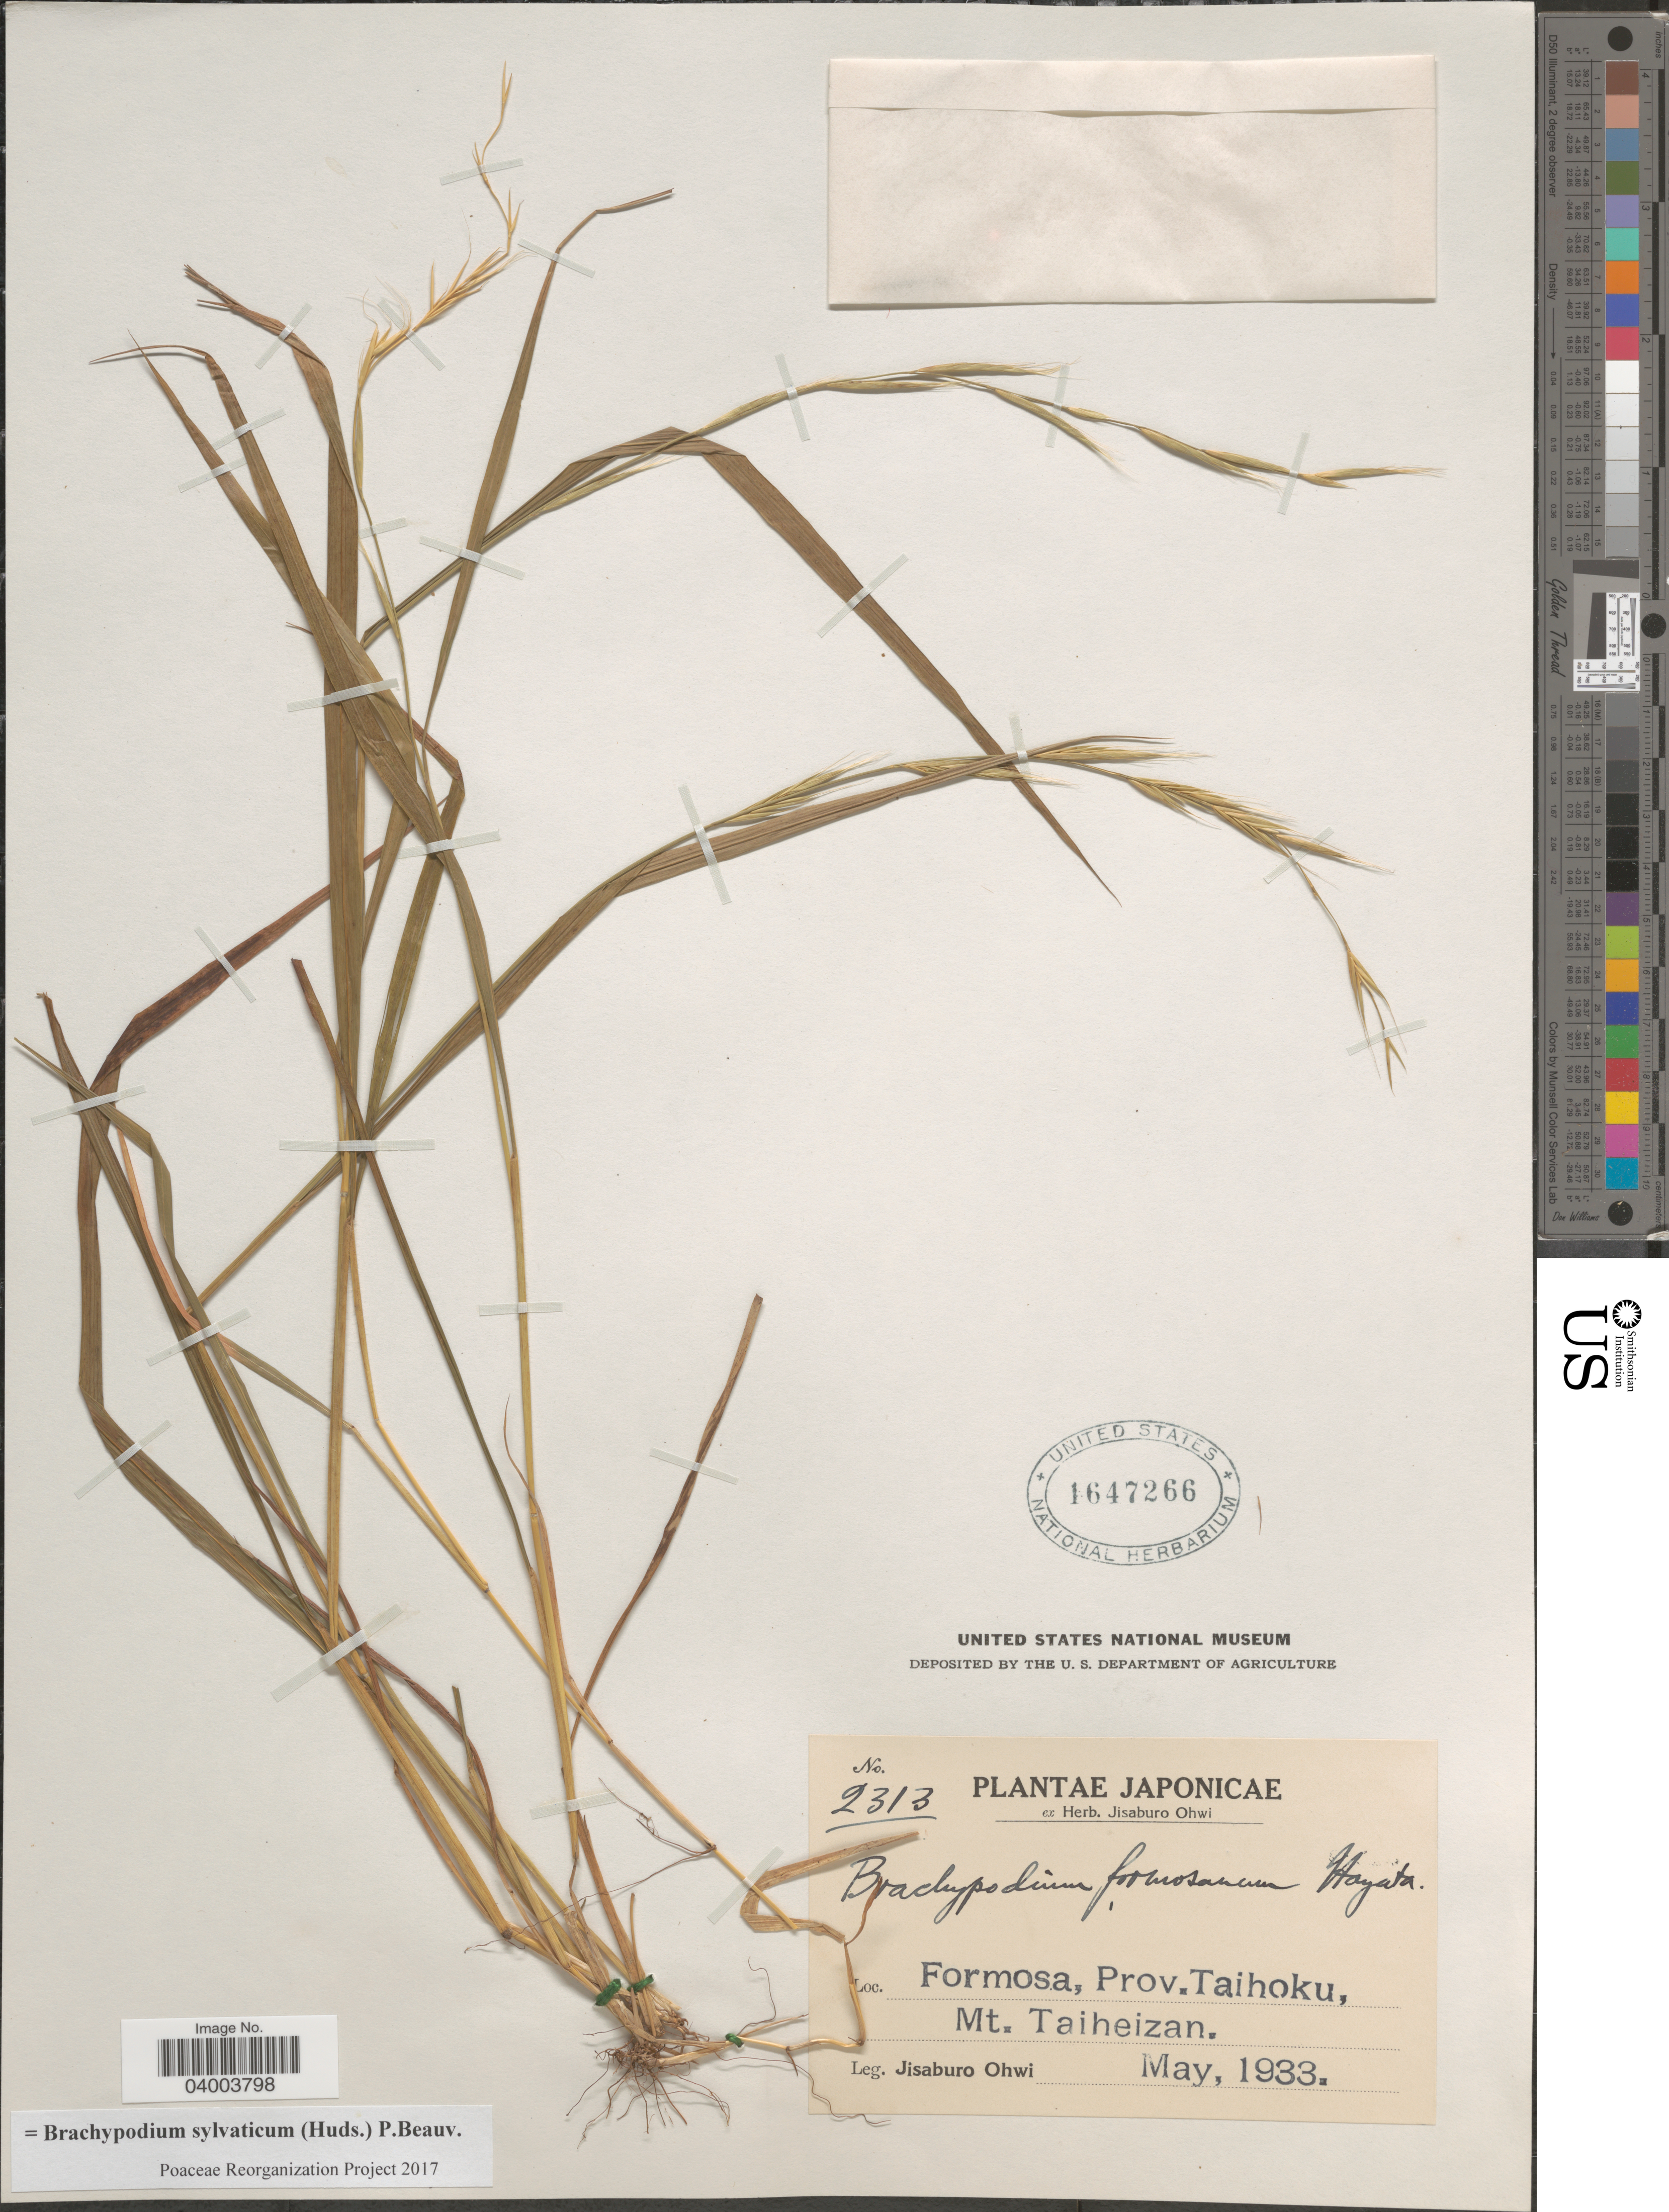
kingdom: Plantae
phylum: Tracheophyta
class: Liliopsida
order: Poales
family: Poaceae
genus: Brachypodium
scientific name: Brachypodium sylvaticum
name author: (Huds.) P. Beauv.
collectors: J. Ohwi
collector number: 2313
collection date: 1933-05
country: Taiwan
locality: Formosa, Prov. Taihoku, Mt. Taiheizan.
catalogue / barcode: US 1647266